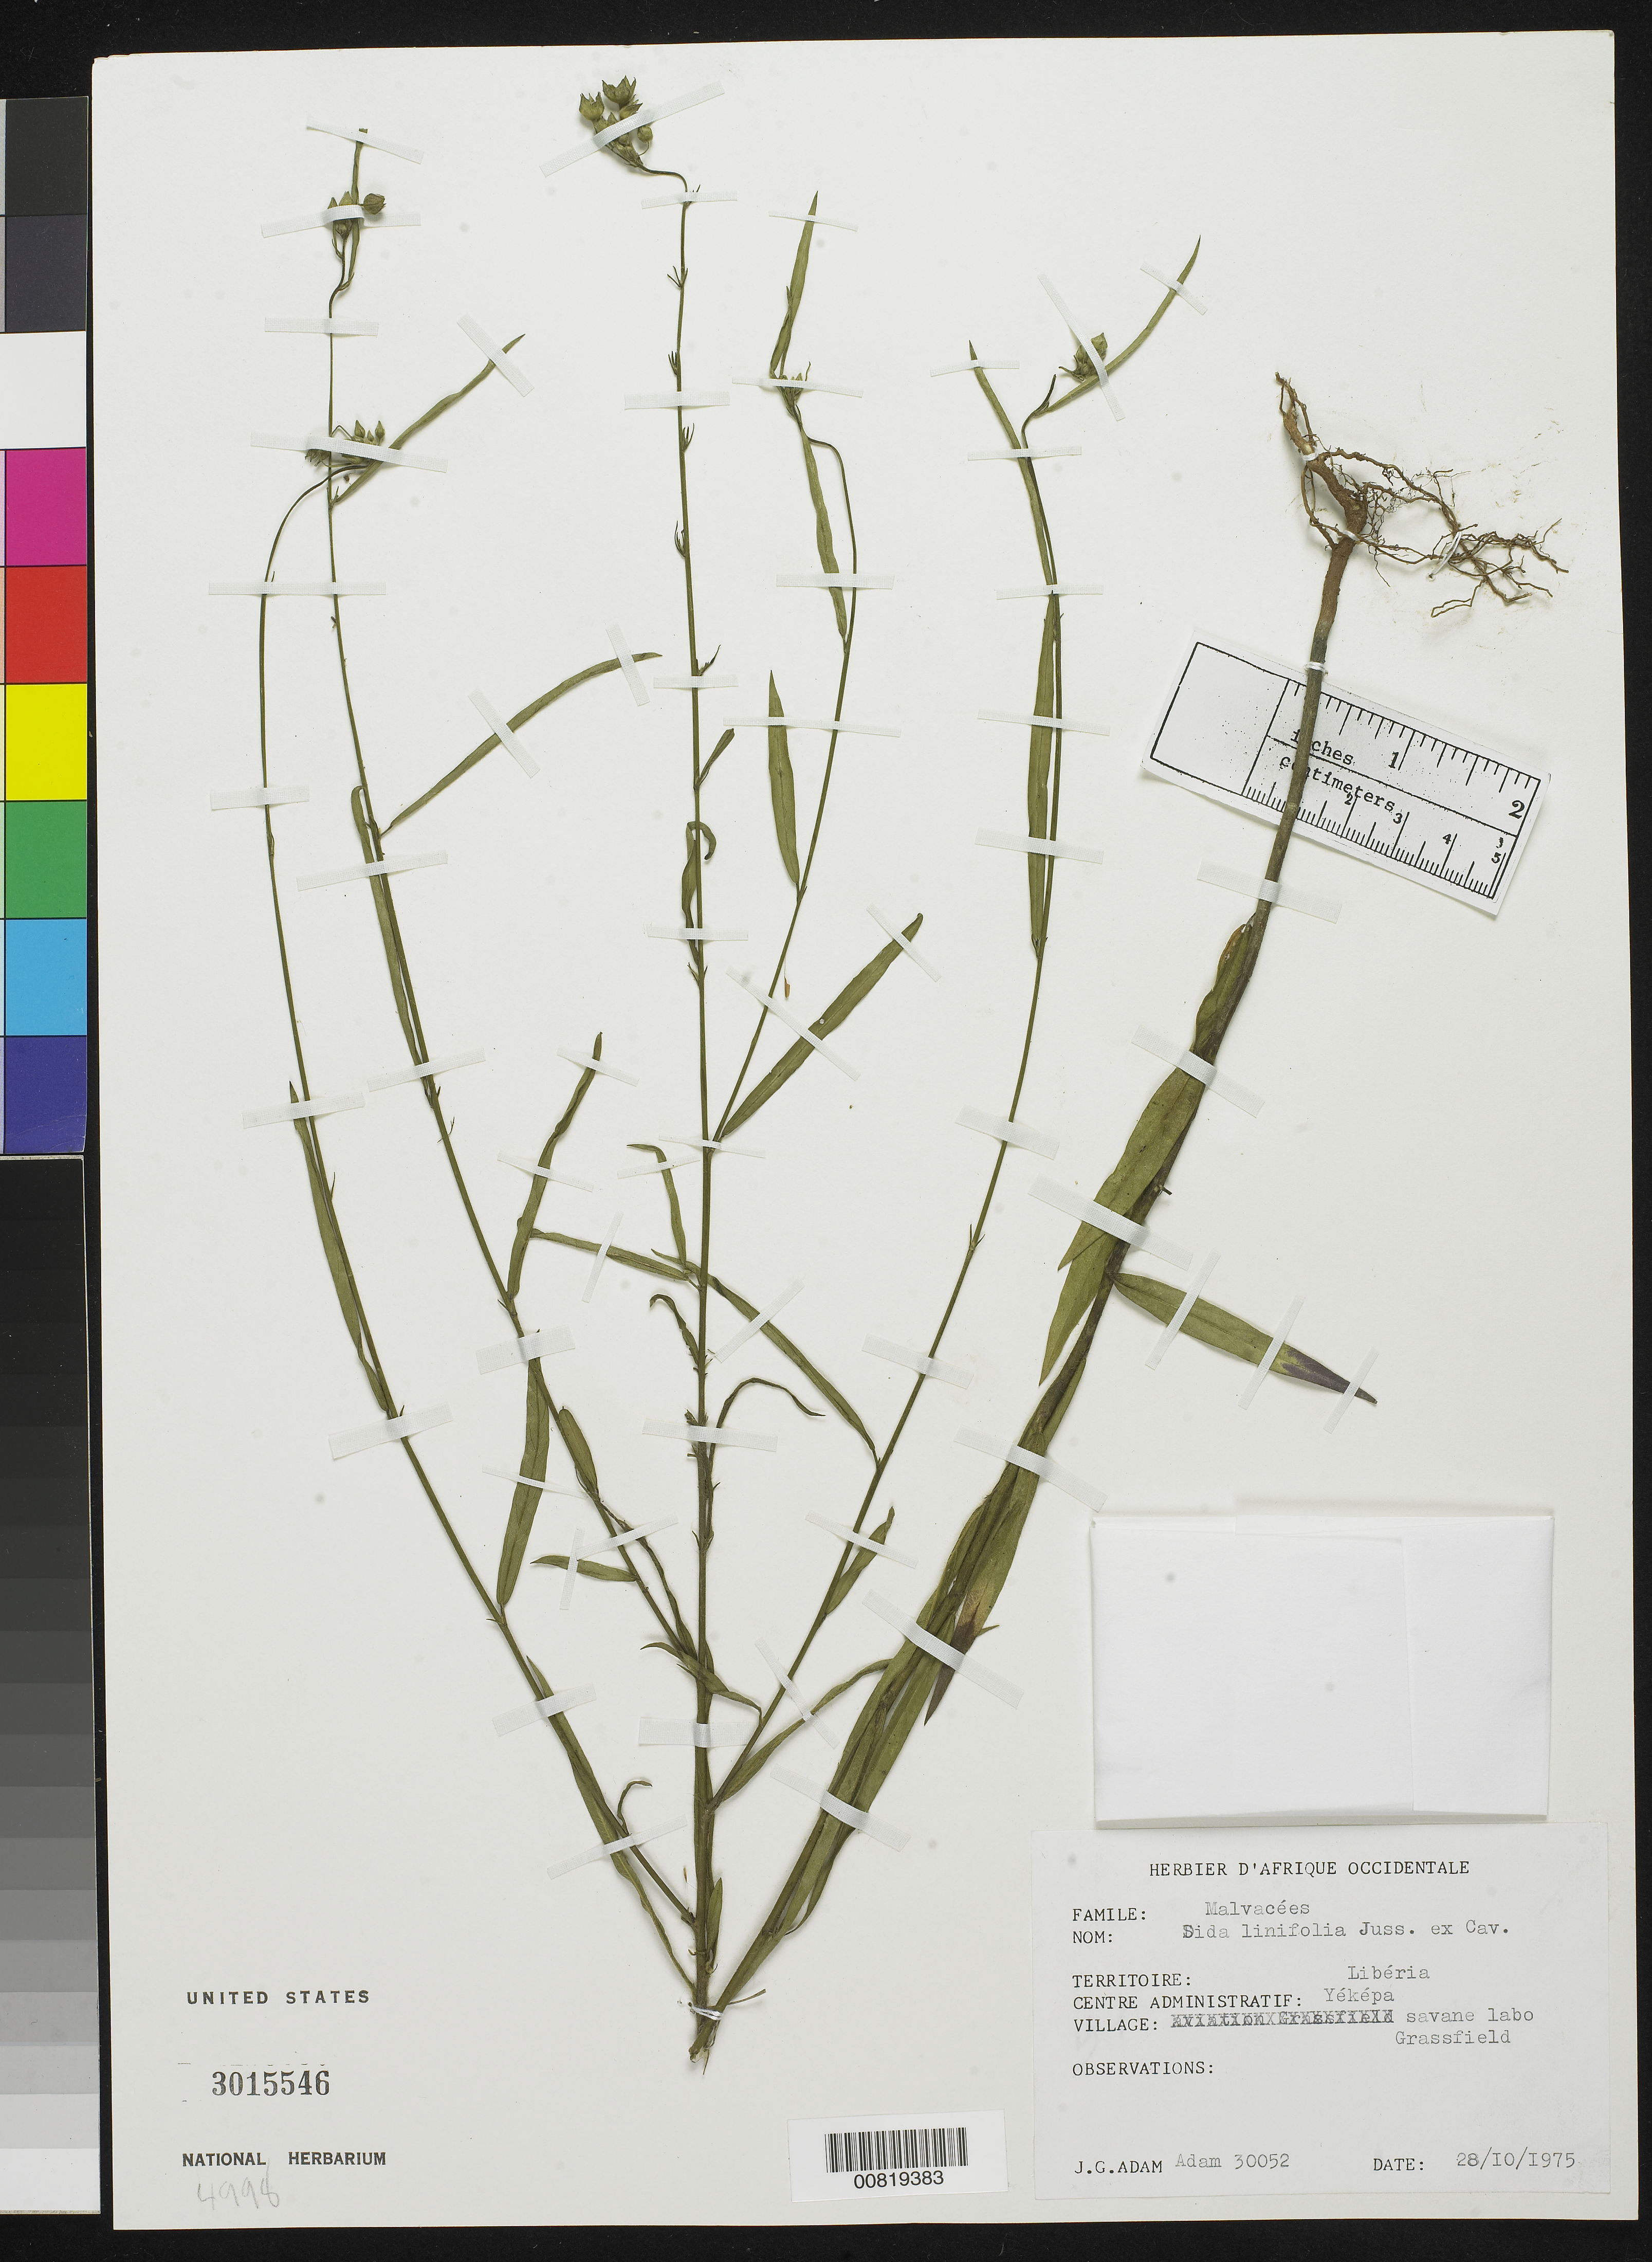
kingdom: Plantae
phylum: Tracheophyta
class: Magnoliopsida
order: Malvales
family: Malvaceae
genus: Sida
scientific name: Sida linifolia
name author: Cav.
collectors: J. Adam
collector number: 30052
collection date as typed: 28 Oct 1975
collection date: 1975-10-28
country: Liberia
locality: Yéképa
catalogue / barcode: US 3015546